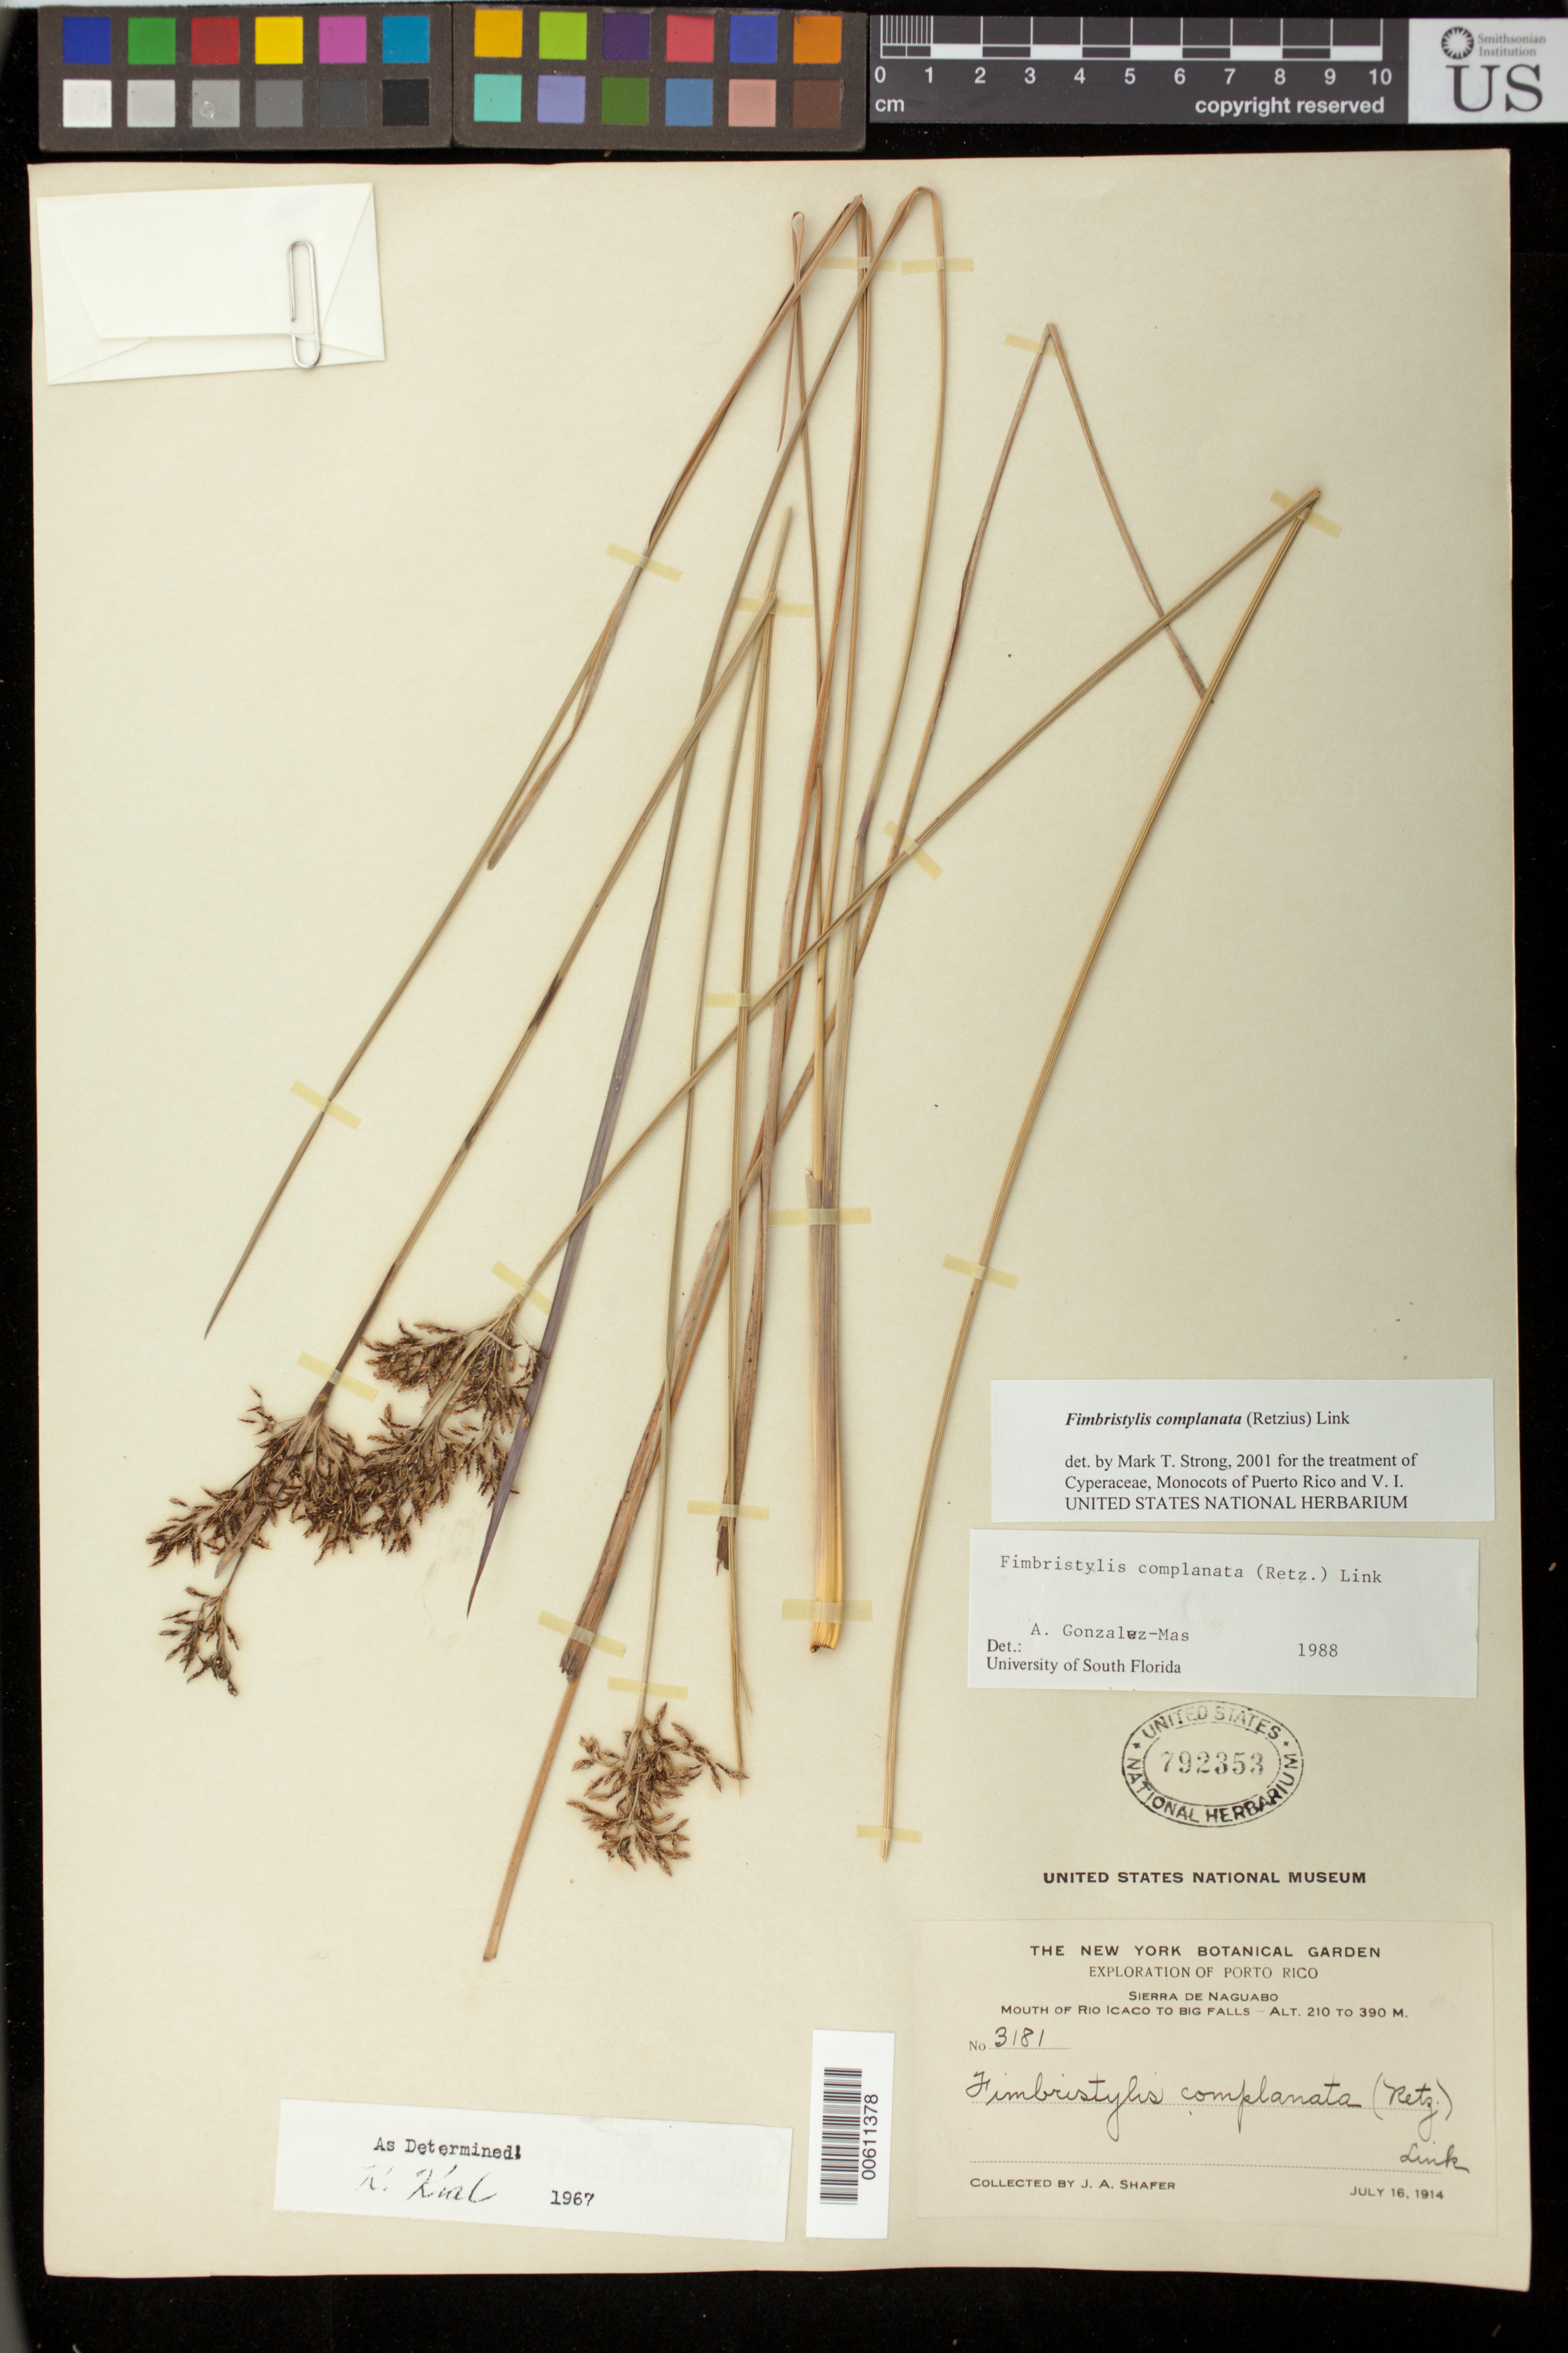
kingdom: Plantae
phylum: Tracheophyta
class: Liliopsida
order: Poales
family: Cyperaceae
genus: Fimbristylis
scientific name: Fimbristylis complanata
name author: (Retz.) Link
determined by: Strong, M. T., (US), Smithsonian Institution - National Museum of Natural History (UNITED STATES)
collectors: J. A. Shafer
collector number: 3181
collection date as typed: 16 Jul 1914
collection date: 1914-07-16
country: Puerto Rico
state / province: Naguabo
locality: Sierra de Naguabo, Mouth of Rio Icaco to Big Falls.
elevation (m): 210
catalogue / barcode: US 792353